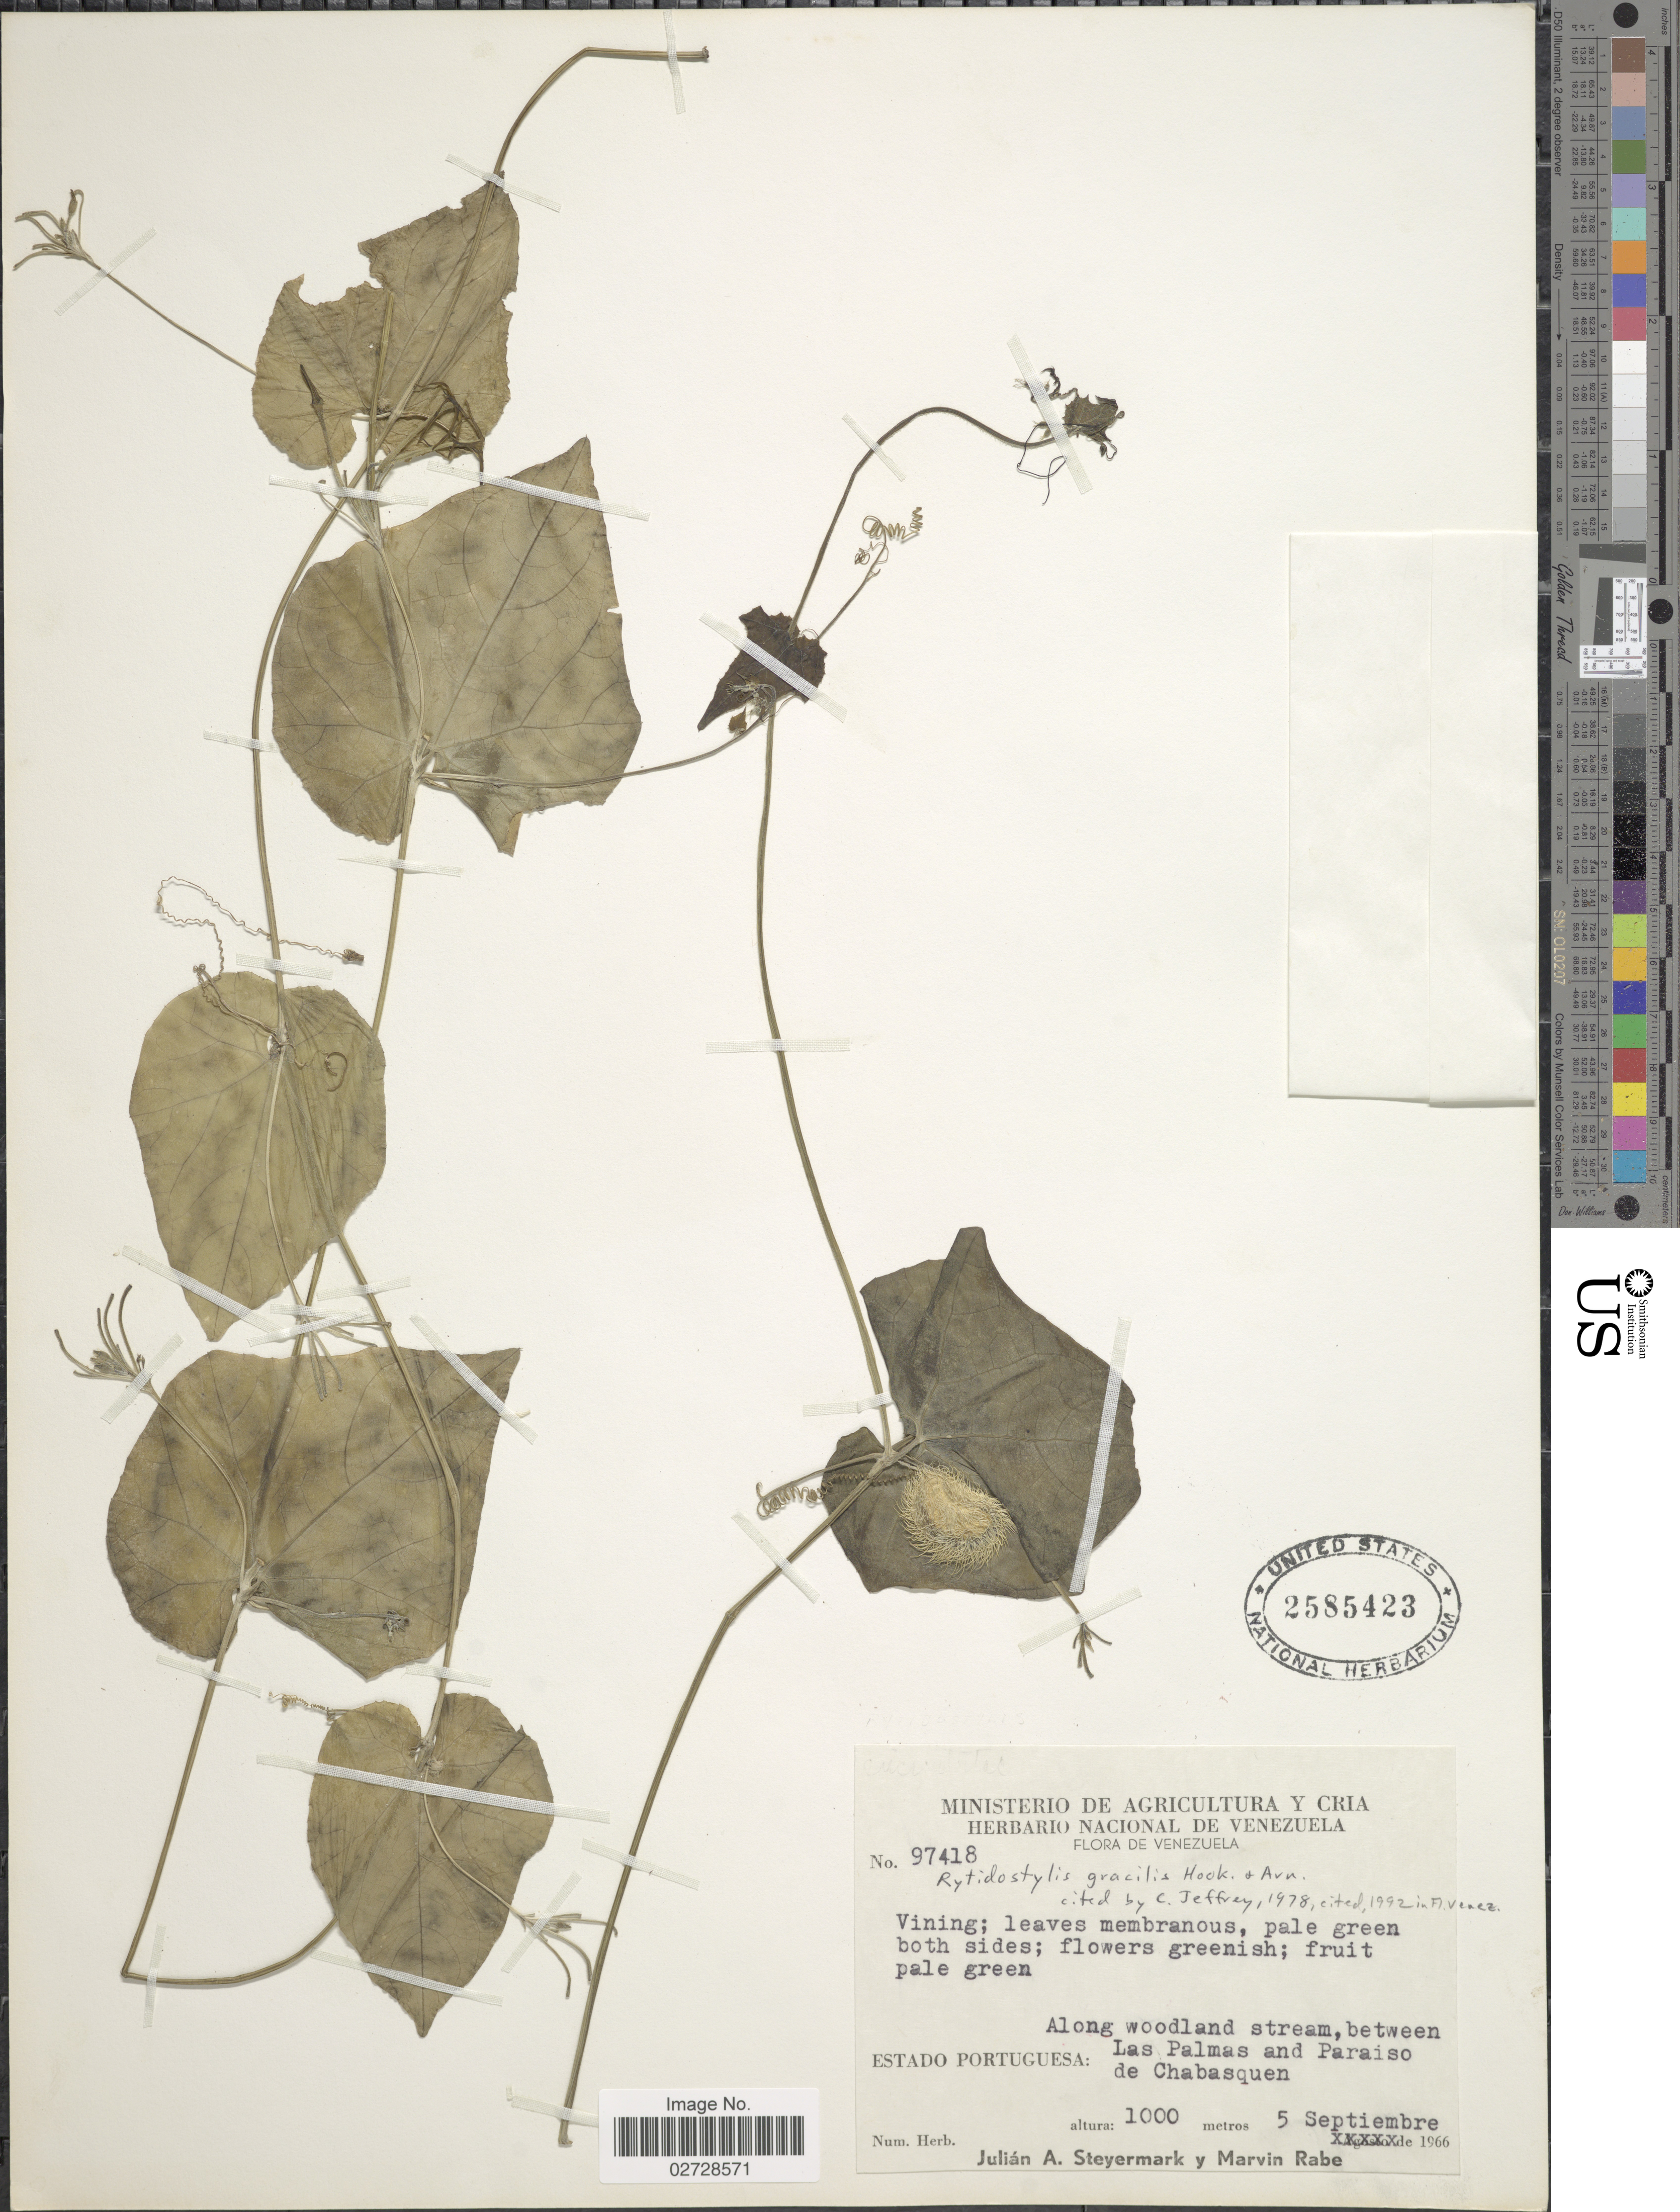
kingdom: Plantae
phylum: Tracheophyta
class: Magnoliopsida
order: Cucurbitales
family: Cucurbitaceae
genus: Cyclanthera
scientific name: Cyclanthera carthagenensis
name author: (Jacq.) H. Schaef. & S.S. Renner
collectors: J. Steyermark & M. Rabe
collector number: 97418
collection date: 1966-09-05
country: Venezuela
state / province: Portuguesa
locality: Along woodland stream, between Las Palmas and Paraiso de Chabasquen.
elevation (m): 1000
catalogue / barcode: US 2585423